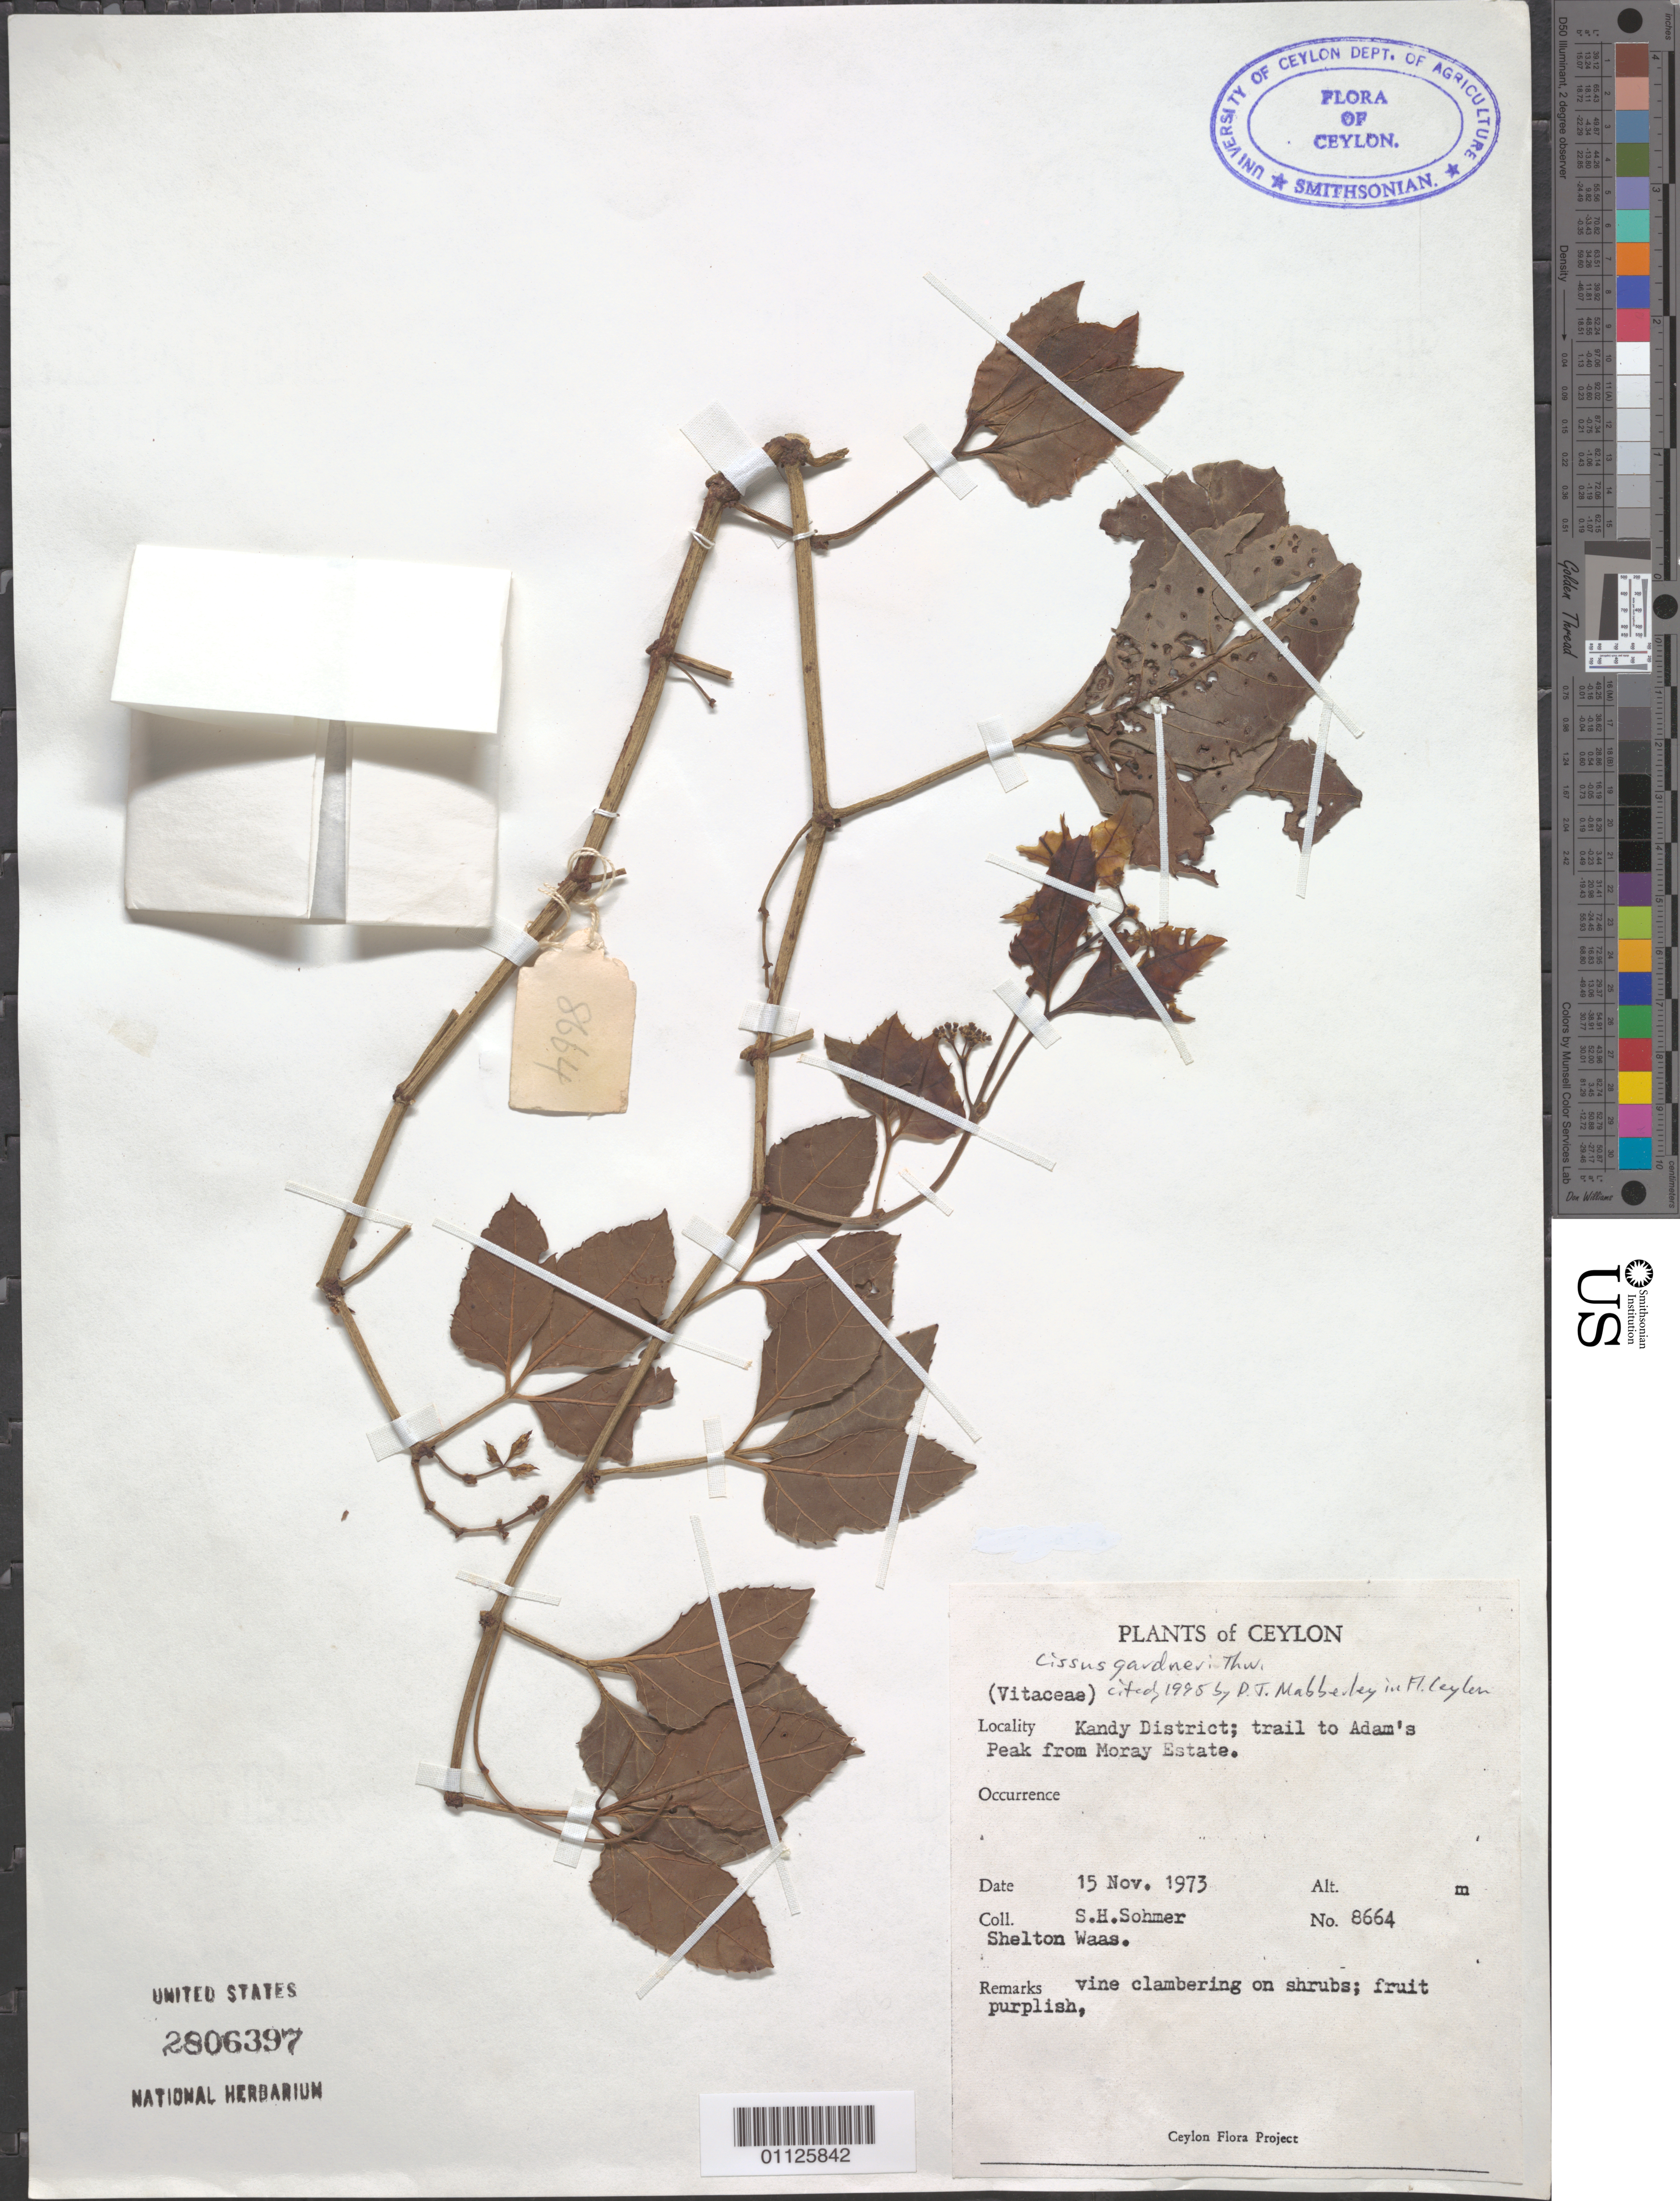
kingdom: Plantae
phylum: Tracheophyta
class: Magnoliopsida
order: Vitales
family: Vitaceae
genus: Cissus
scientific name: Cissus gardneri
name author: Thwaites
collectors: S. H. Sohmer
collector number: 8664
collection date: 1973-11-15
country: Sri Lanka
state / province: Central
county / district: Kandy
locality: Trail to Adam's Peak from Moray Estate.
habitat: Vine clambering on shrubs.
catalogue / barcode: US 2806397